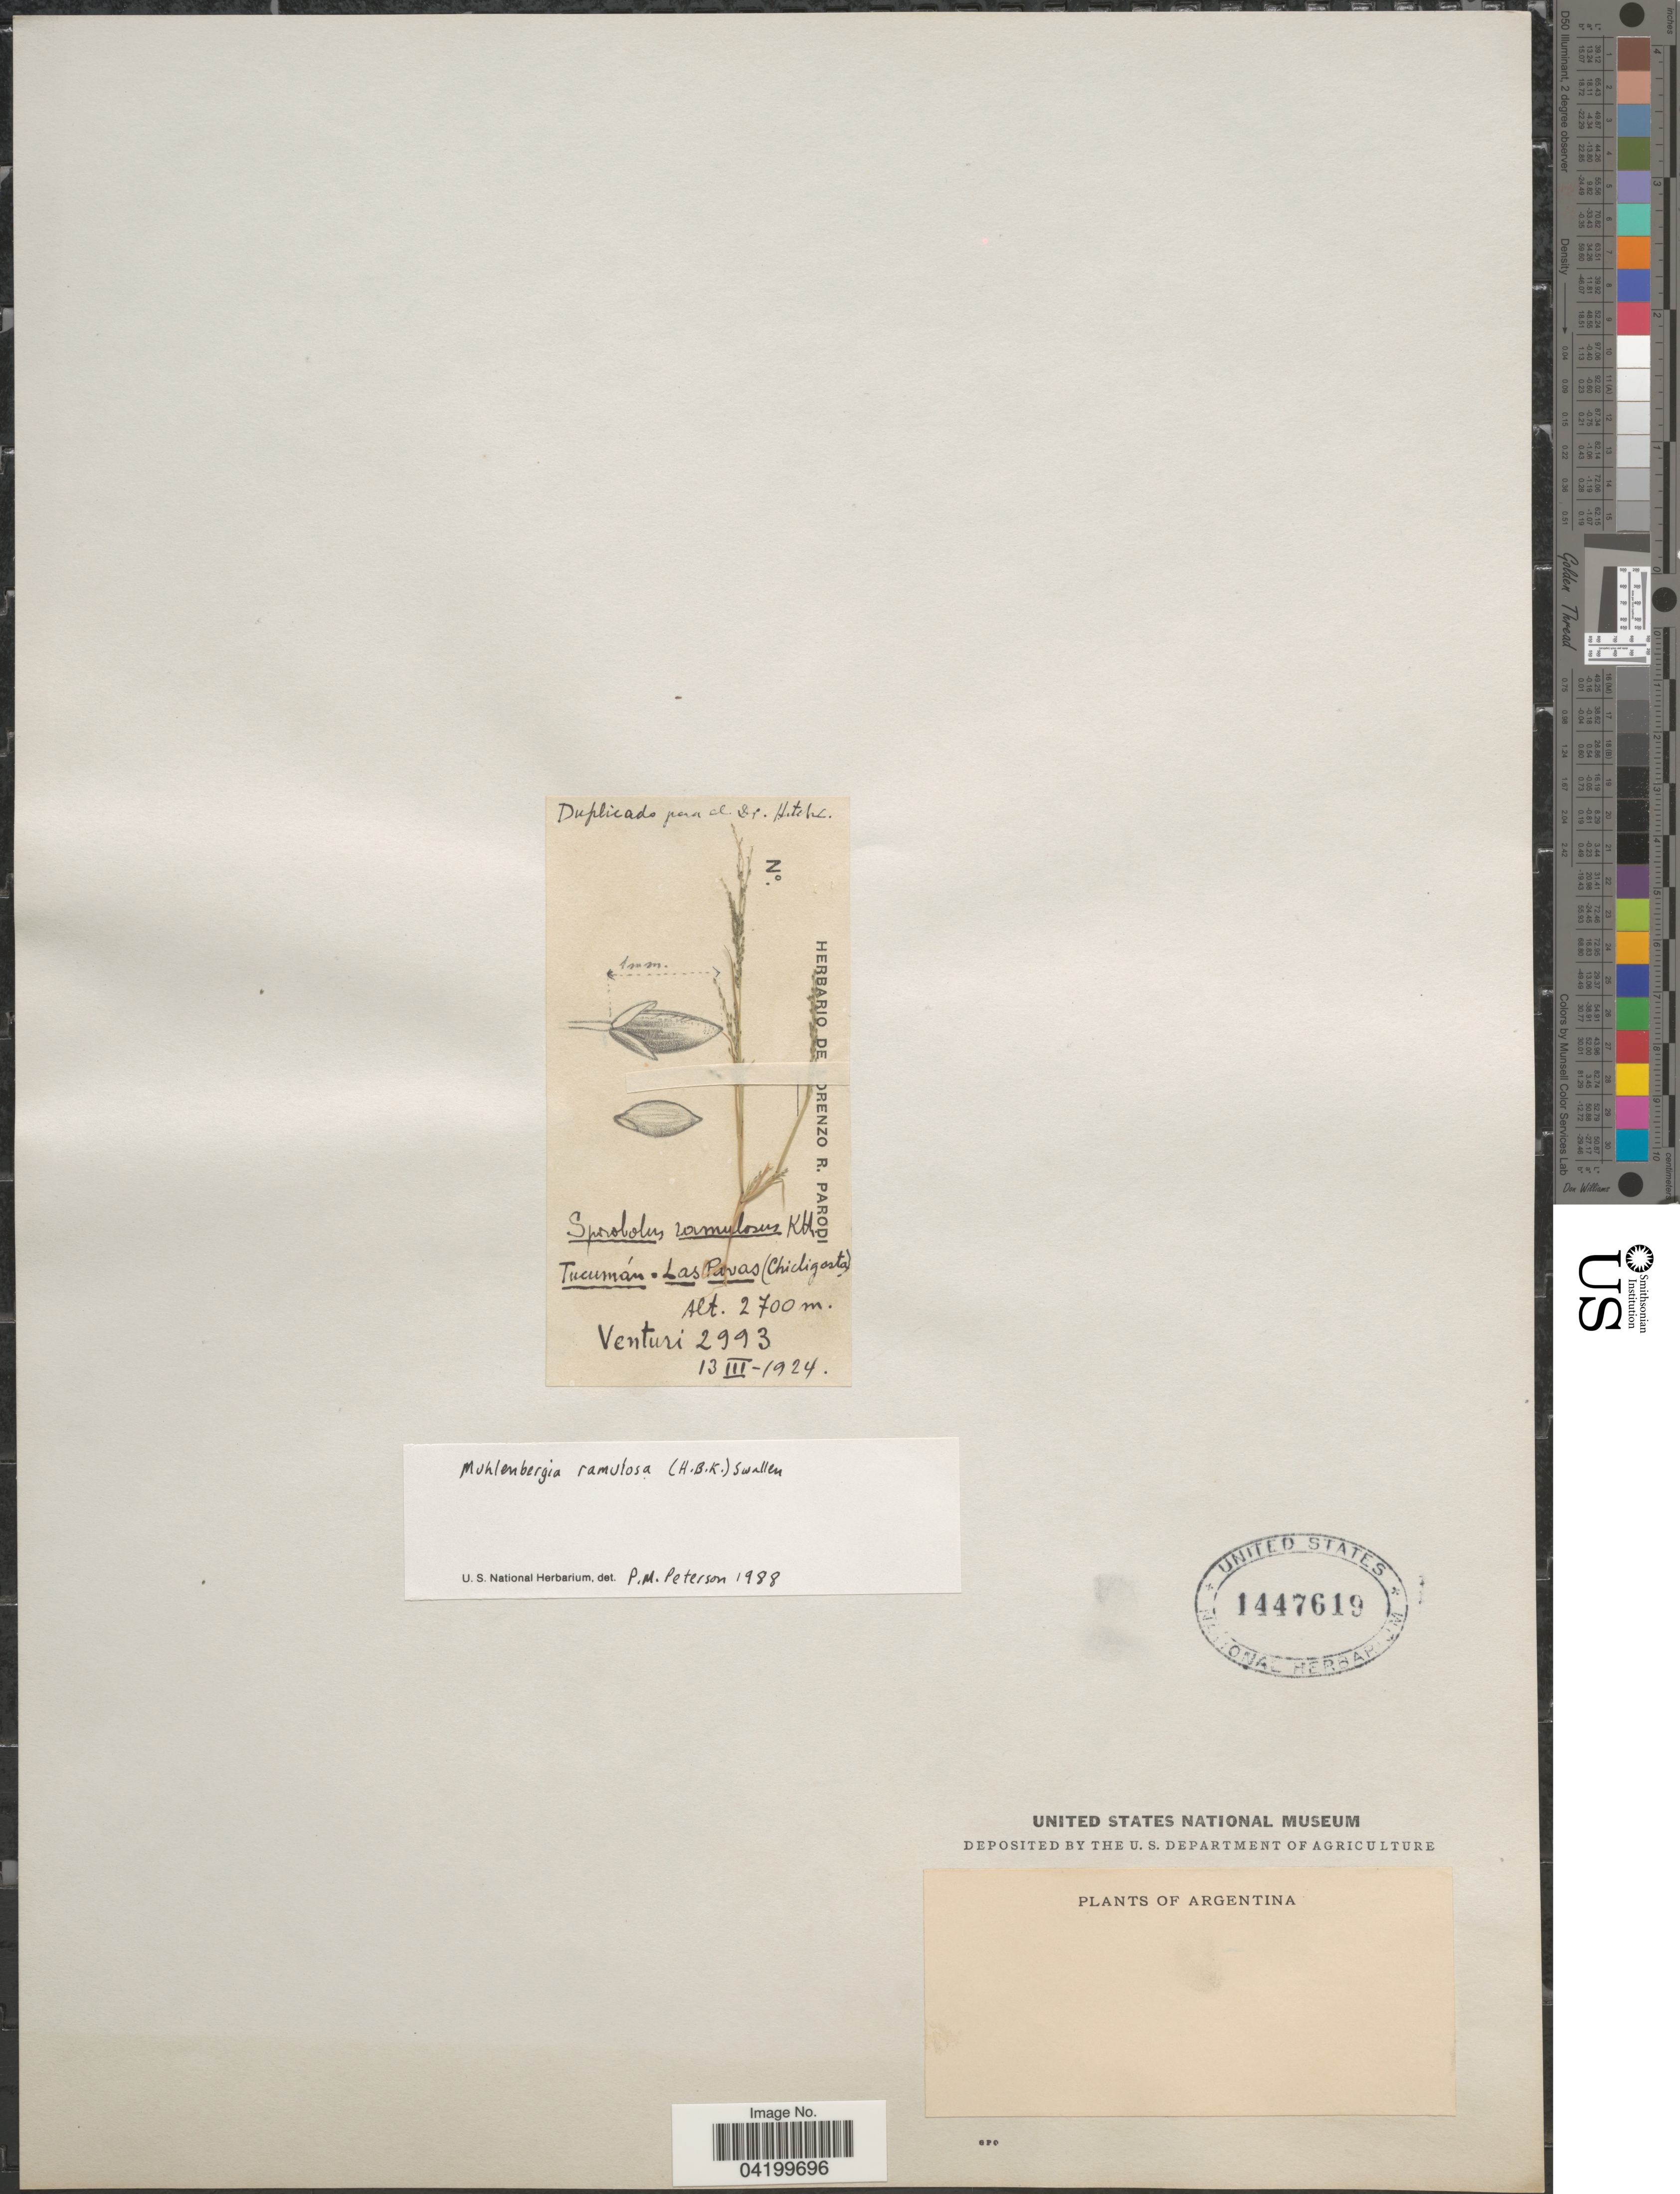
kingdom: Plantae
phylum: Tracheophyta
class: Liliopsida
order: Poales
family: Poaceae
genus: Muhlenbergia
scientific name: Muhlenbergia ramulosa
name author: (Kunth) Swallen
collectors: Venturi, --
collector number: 2993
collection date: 1924-03-13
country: Argentina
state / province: Tucuman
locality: Las Pavas (Chicligasta).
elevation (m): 2700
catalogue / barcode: US 1447619